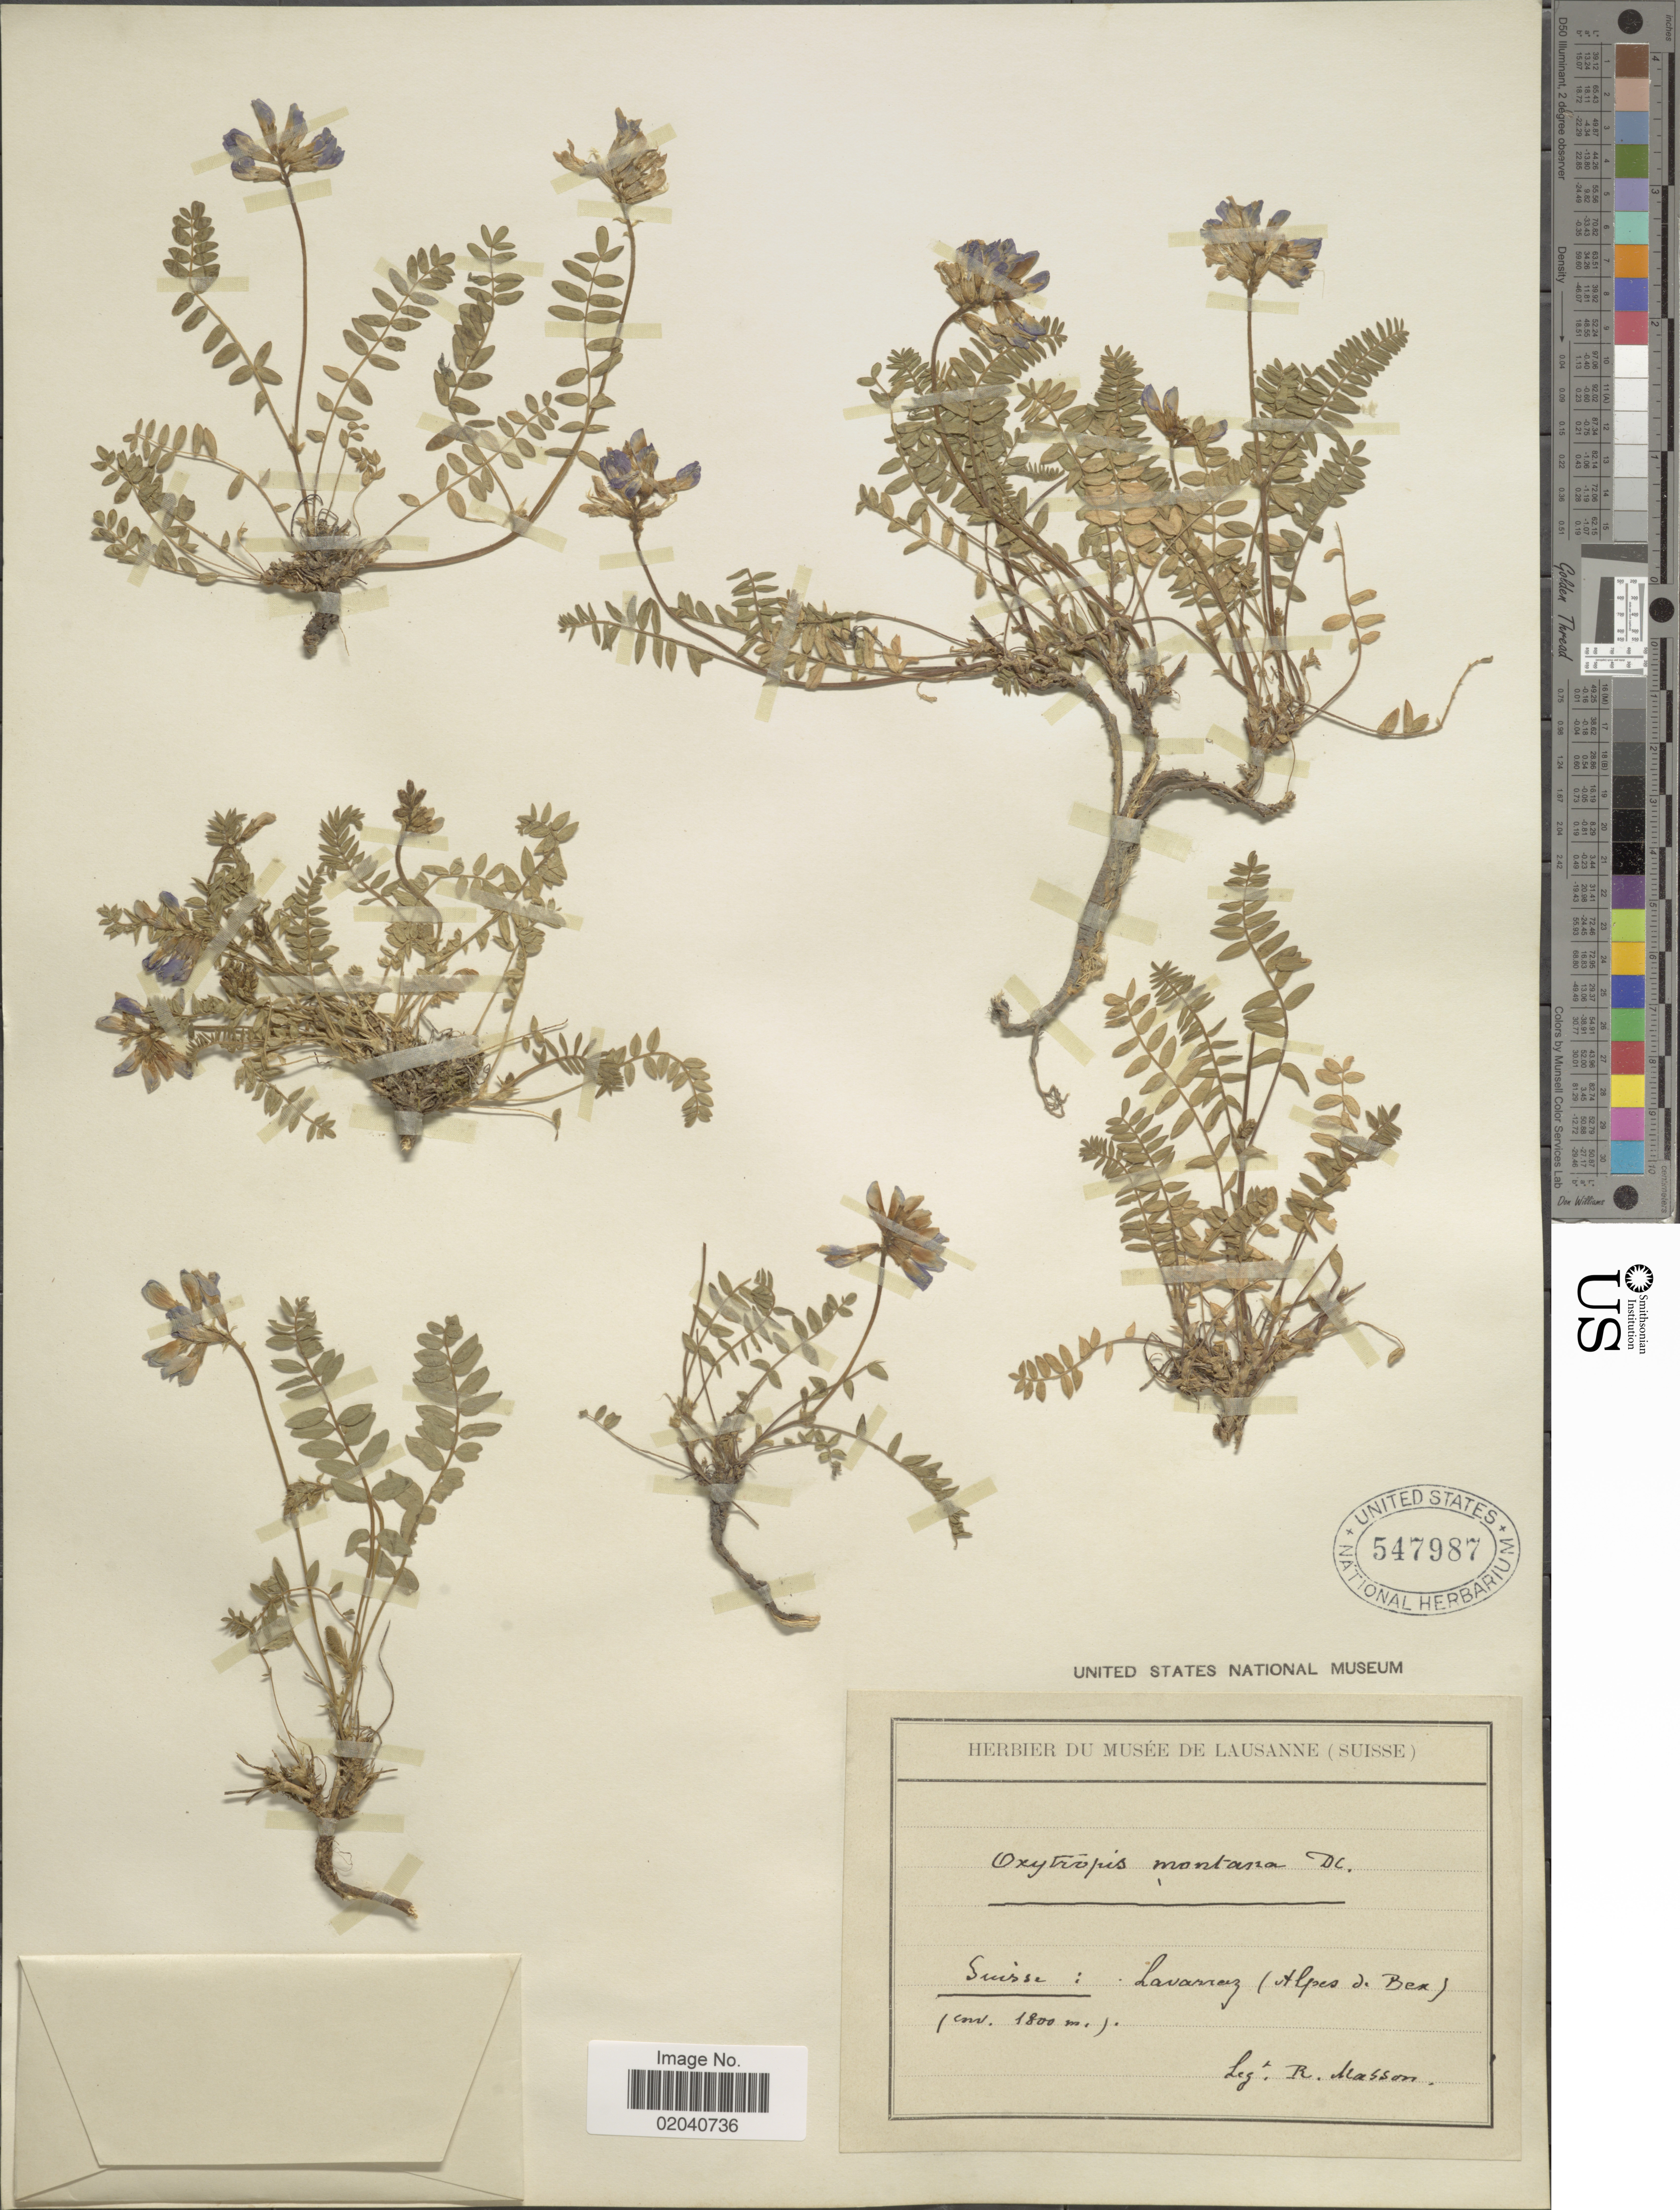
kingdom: Plantae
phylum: Tracheophyta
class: Magnoliopsida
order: Fabales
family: Fabaceae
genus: Oxytropis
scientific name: Oxytropis montana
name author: (L.) DC.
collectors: R. Masson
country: Switzerland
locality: Suise: Lavar [illegible text] (Alpes d. Bex)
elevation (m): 1800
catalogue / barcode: US 547987